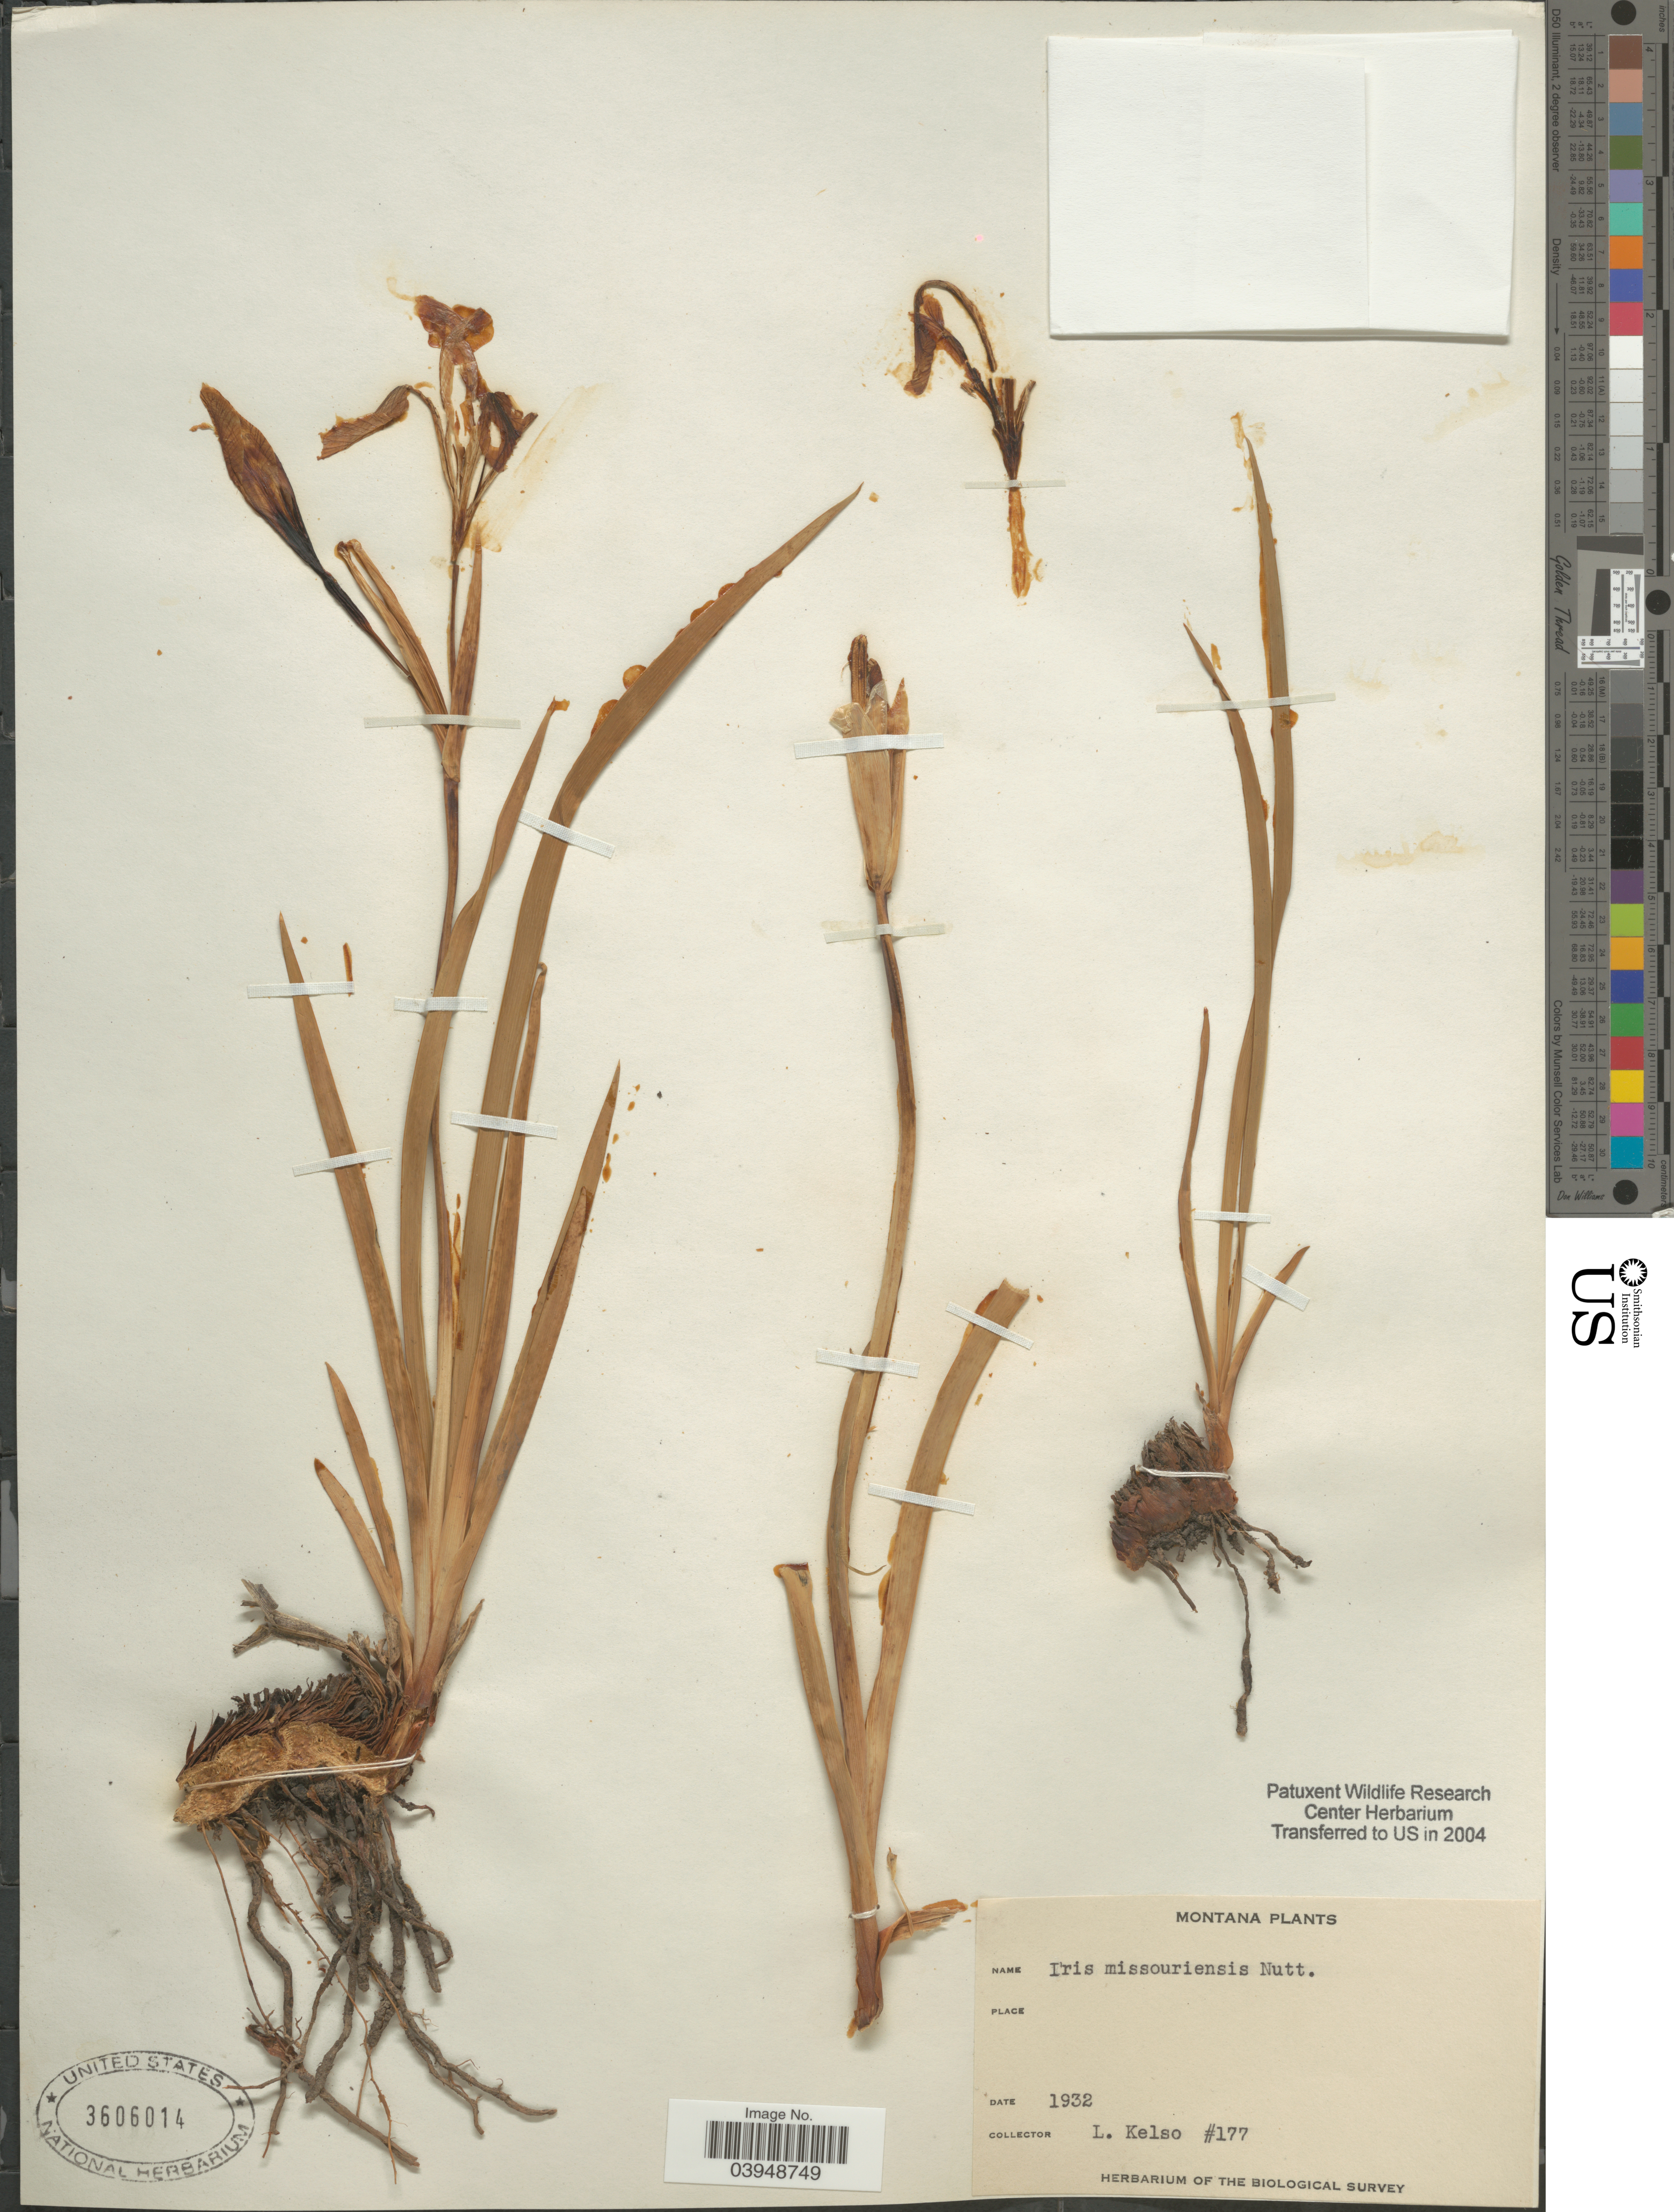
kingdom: Plantae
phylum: Tracheophyta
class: Liliopsida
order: Asparagales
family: Iridaceae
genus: Iris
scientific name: Iris missouriensis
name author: Nutt.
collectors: L. Kelso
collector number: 177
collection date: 1932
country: United States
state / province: Montana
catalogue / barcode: US 3606014